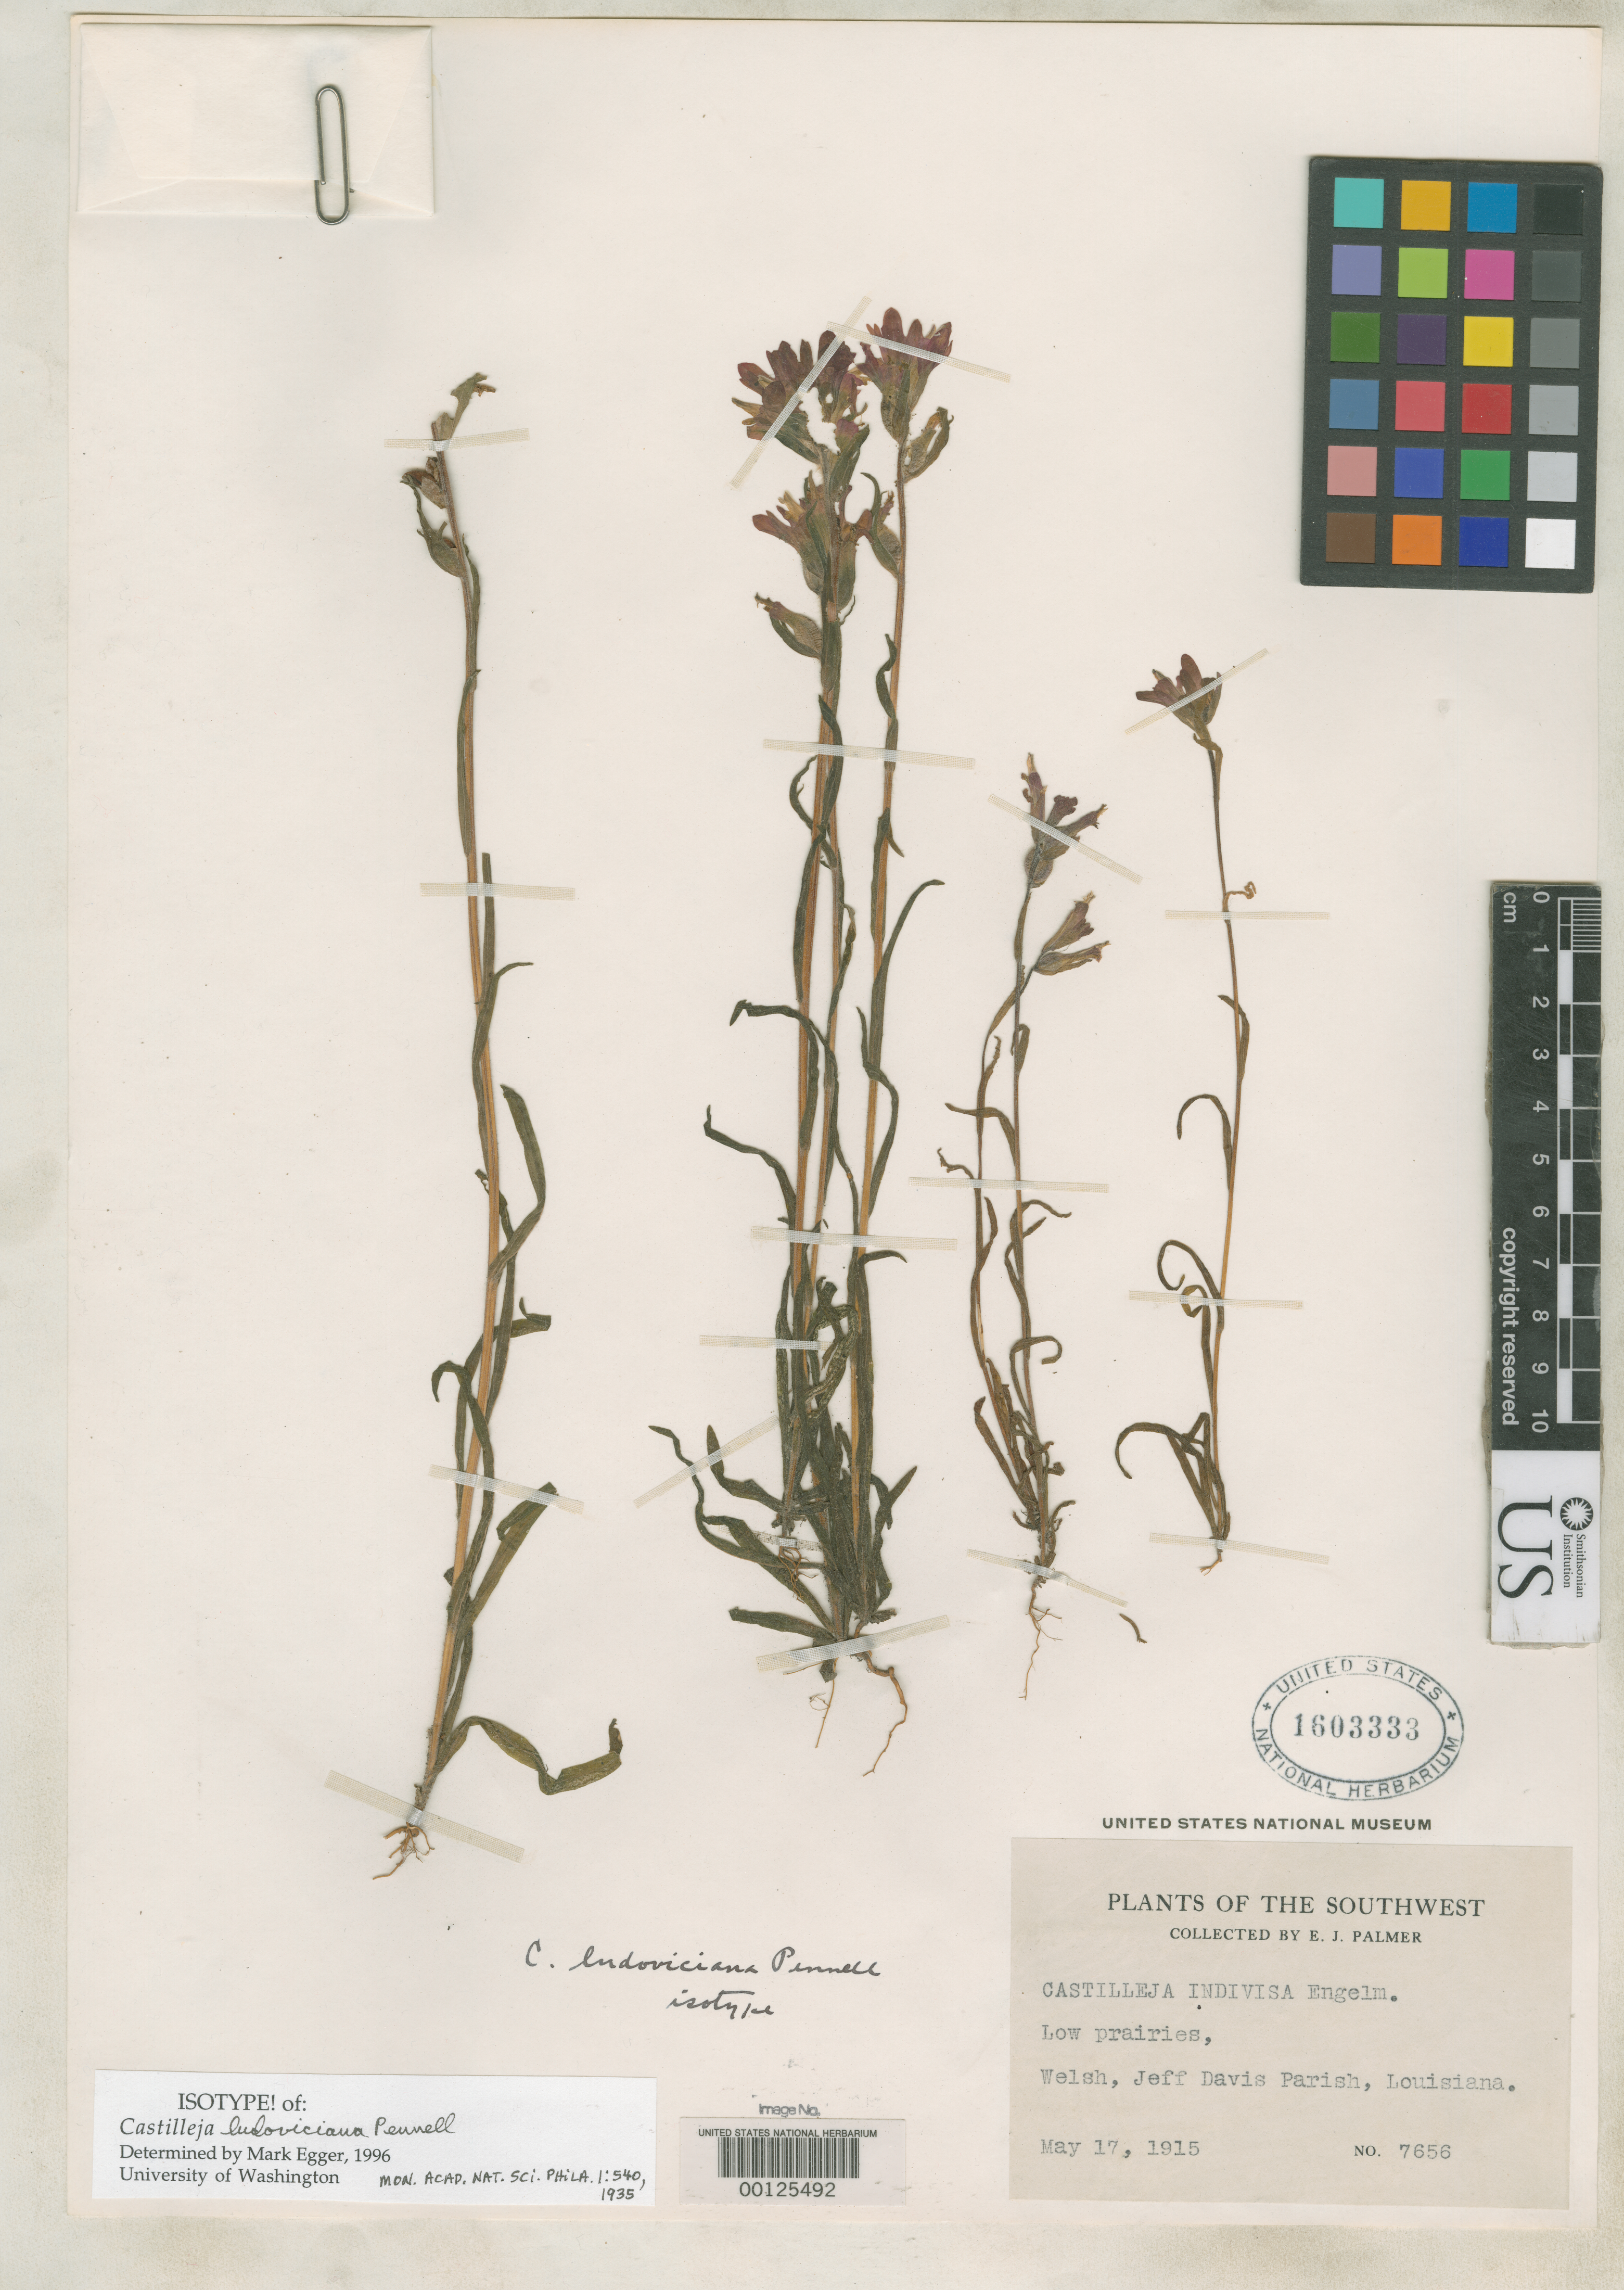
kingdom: Plantae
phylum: Tracheophyta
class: Magnoliopsida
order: Lamiales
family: Orobanchaceae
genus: Castilleja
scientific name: Castilleja ludoviciana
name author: Pennell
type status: Isotype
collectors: E. J. Palmer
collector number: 7656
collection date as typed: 17 May 1915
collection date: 1915-05-17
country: United States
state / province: Louisiana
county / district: Jefferson Davis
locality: Welsh.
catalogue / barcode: US 1603333